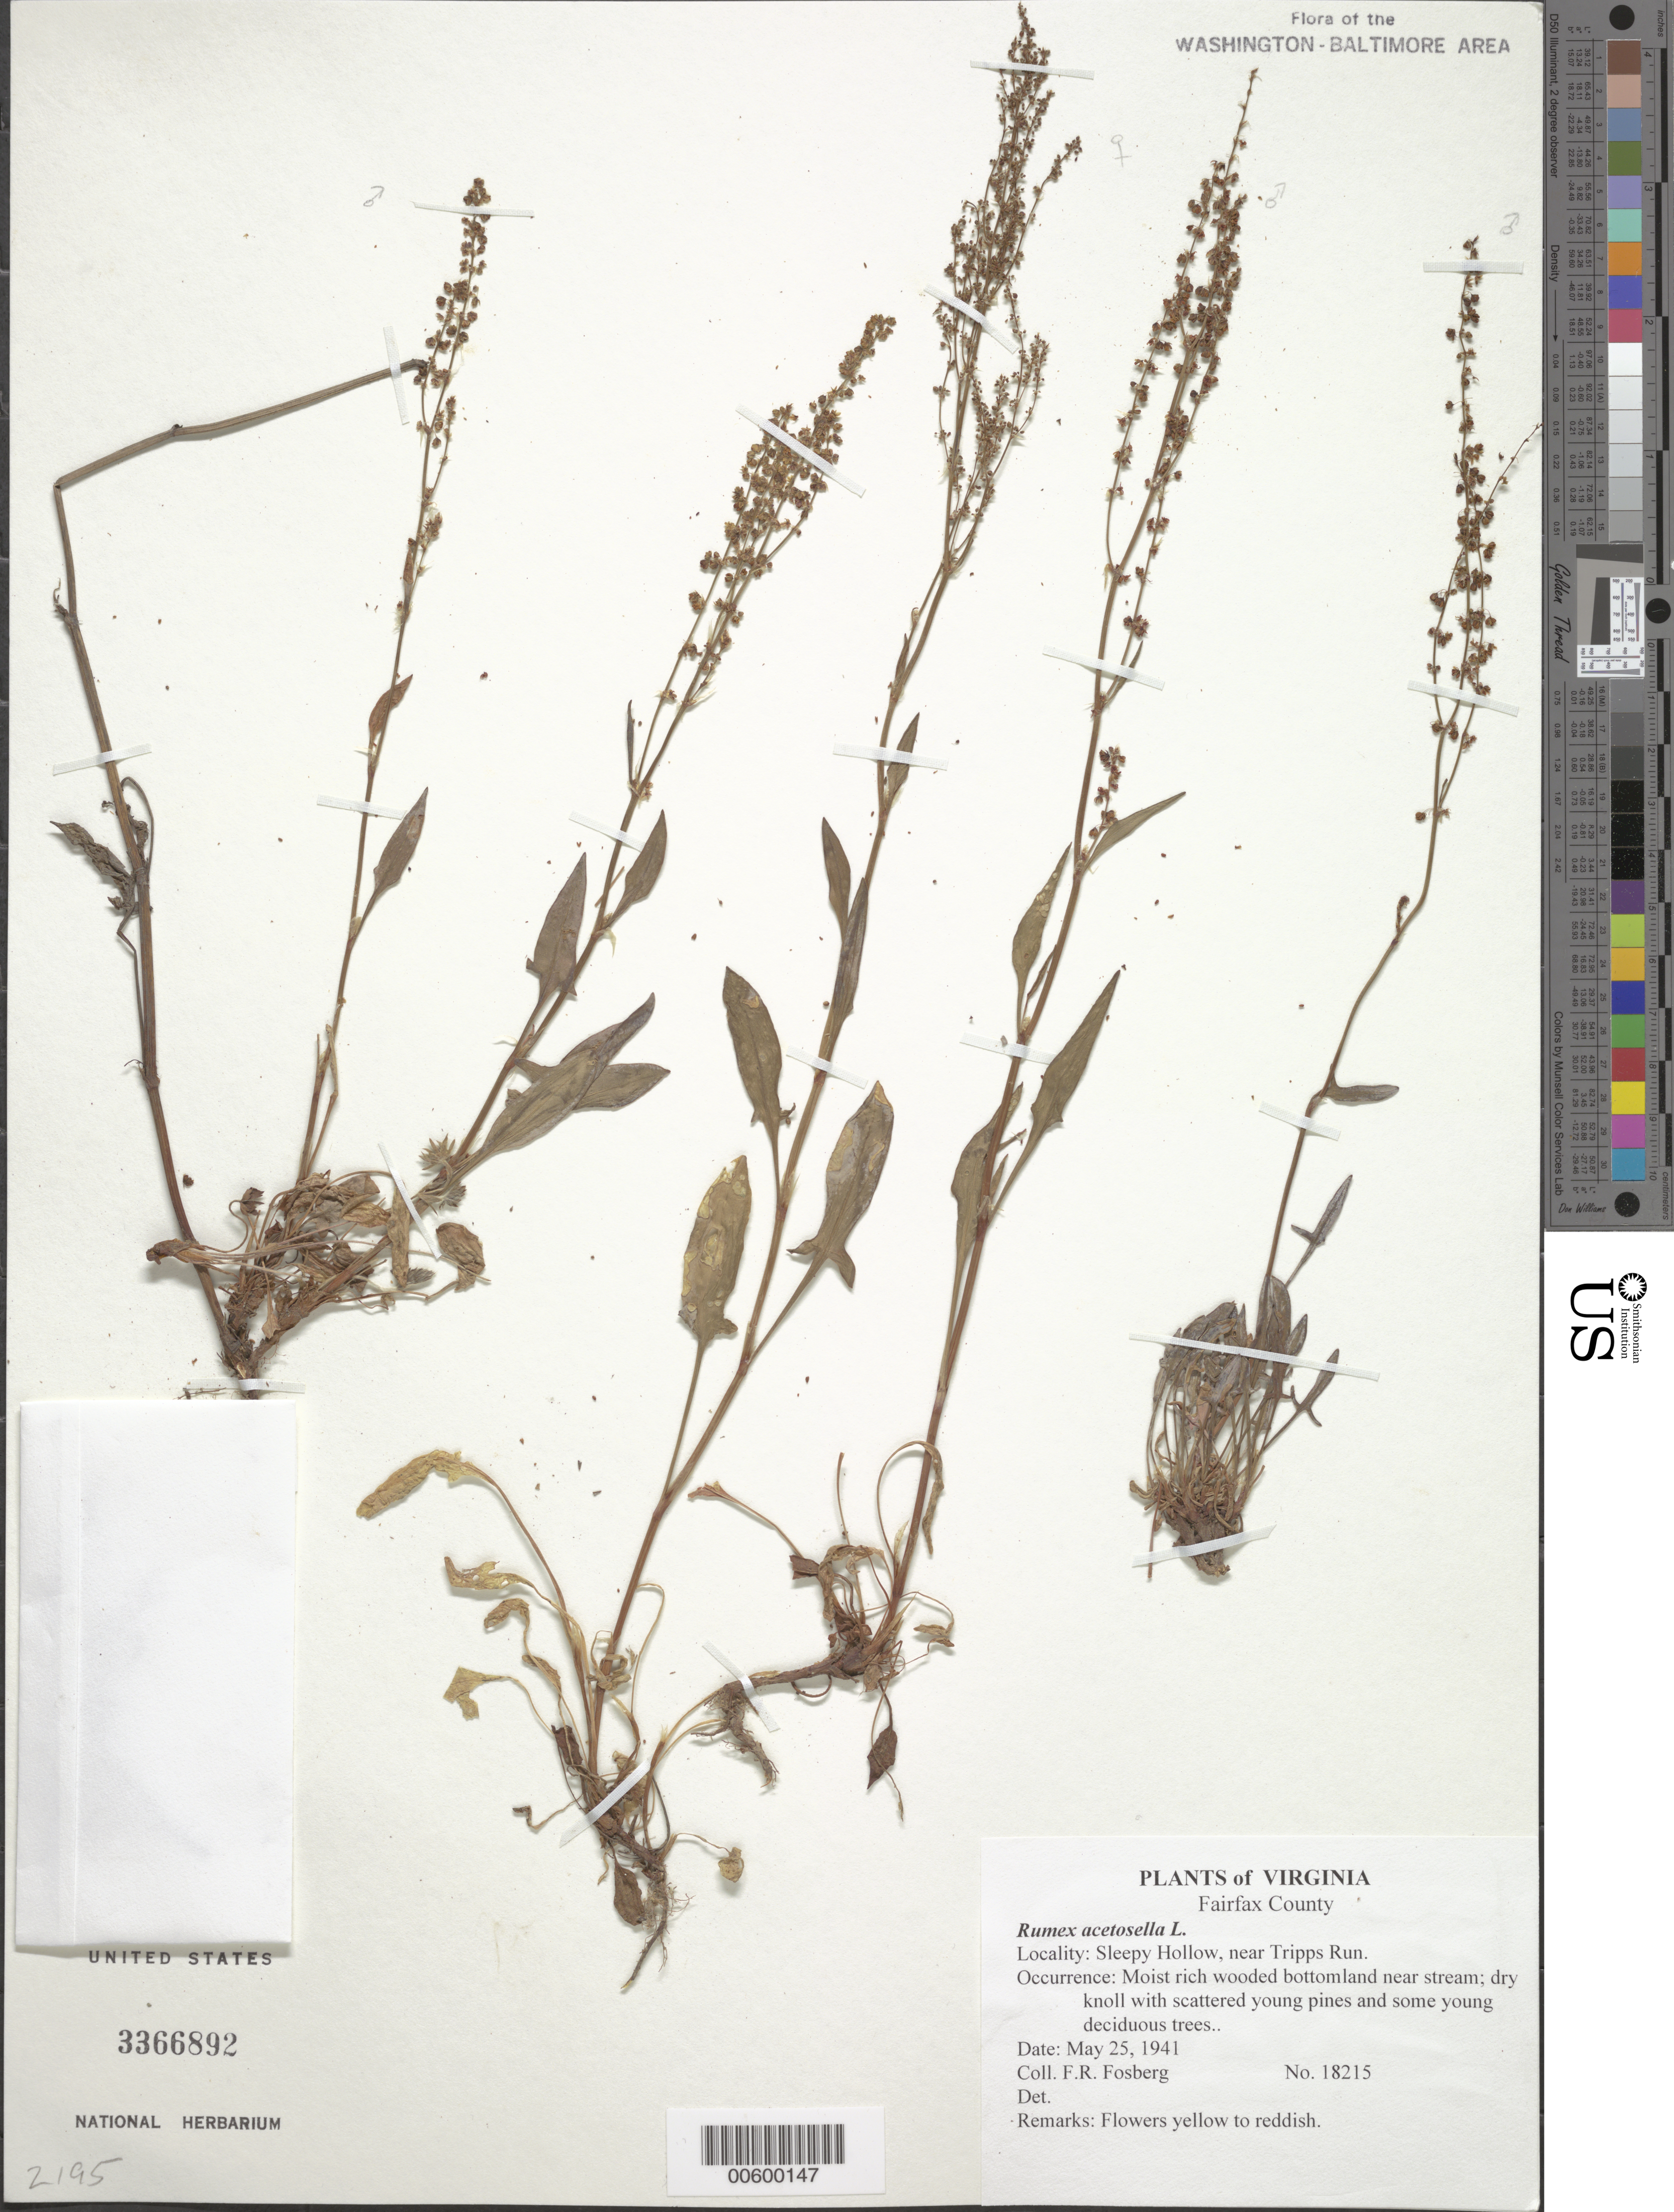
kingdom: Plantae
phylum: Tracheophyta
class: Magnoliopsida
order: Caryophyllales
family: Polygonaceae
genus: Rumex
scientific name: Rumex acetosella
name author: L.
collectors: F. R. Fosberg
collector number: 18215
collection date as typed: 25 May 1941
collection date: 1941-05-25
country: United States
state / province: Virginia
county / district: Fairfax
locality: Sleepy Hollow, near Tripps Run.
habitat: Moist rich wooded bottomland near stream; dry knoll with scattered young pines and some young deciduous trees..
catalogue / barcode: US 3366892